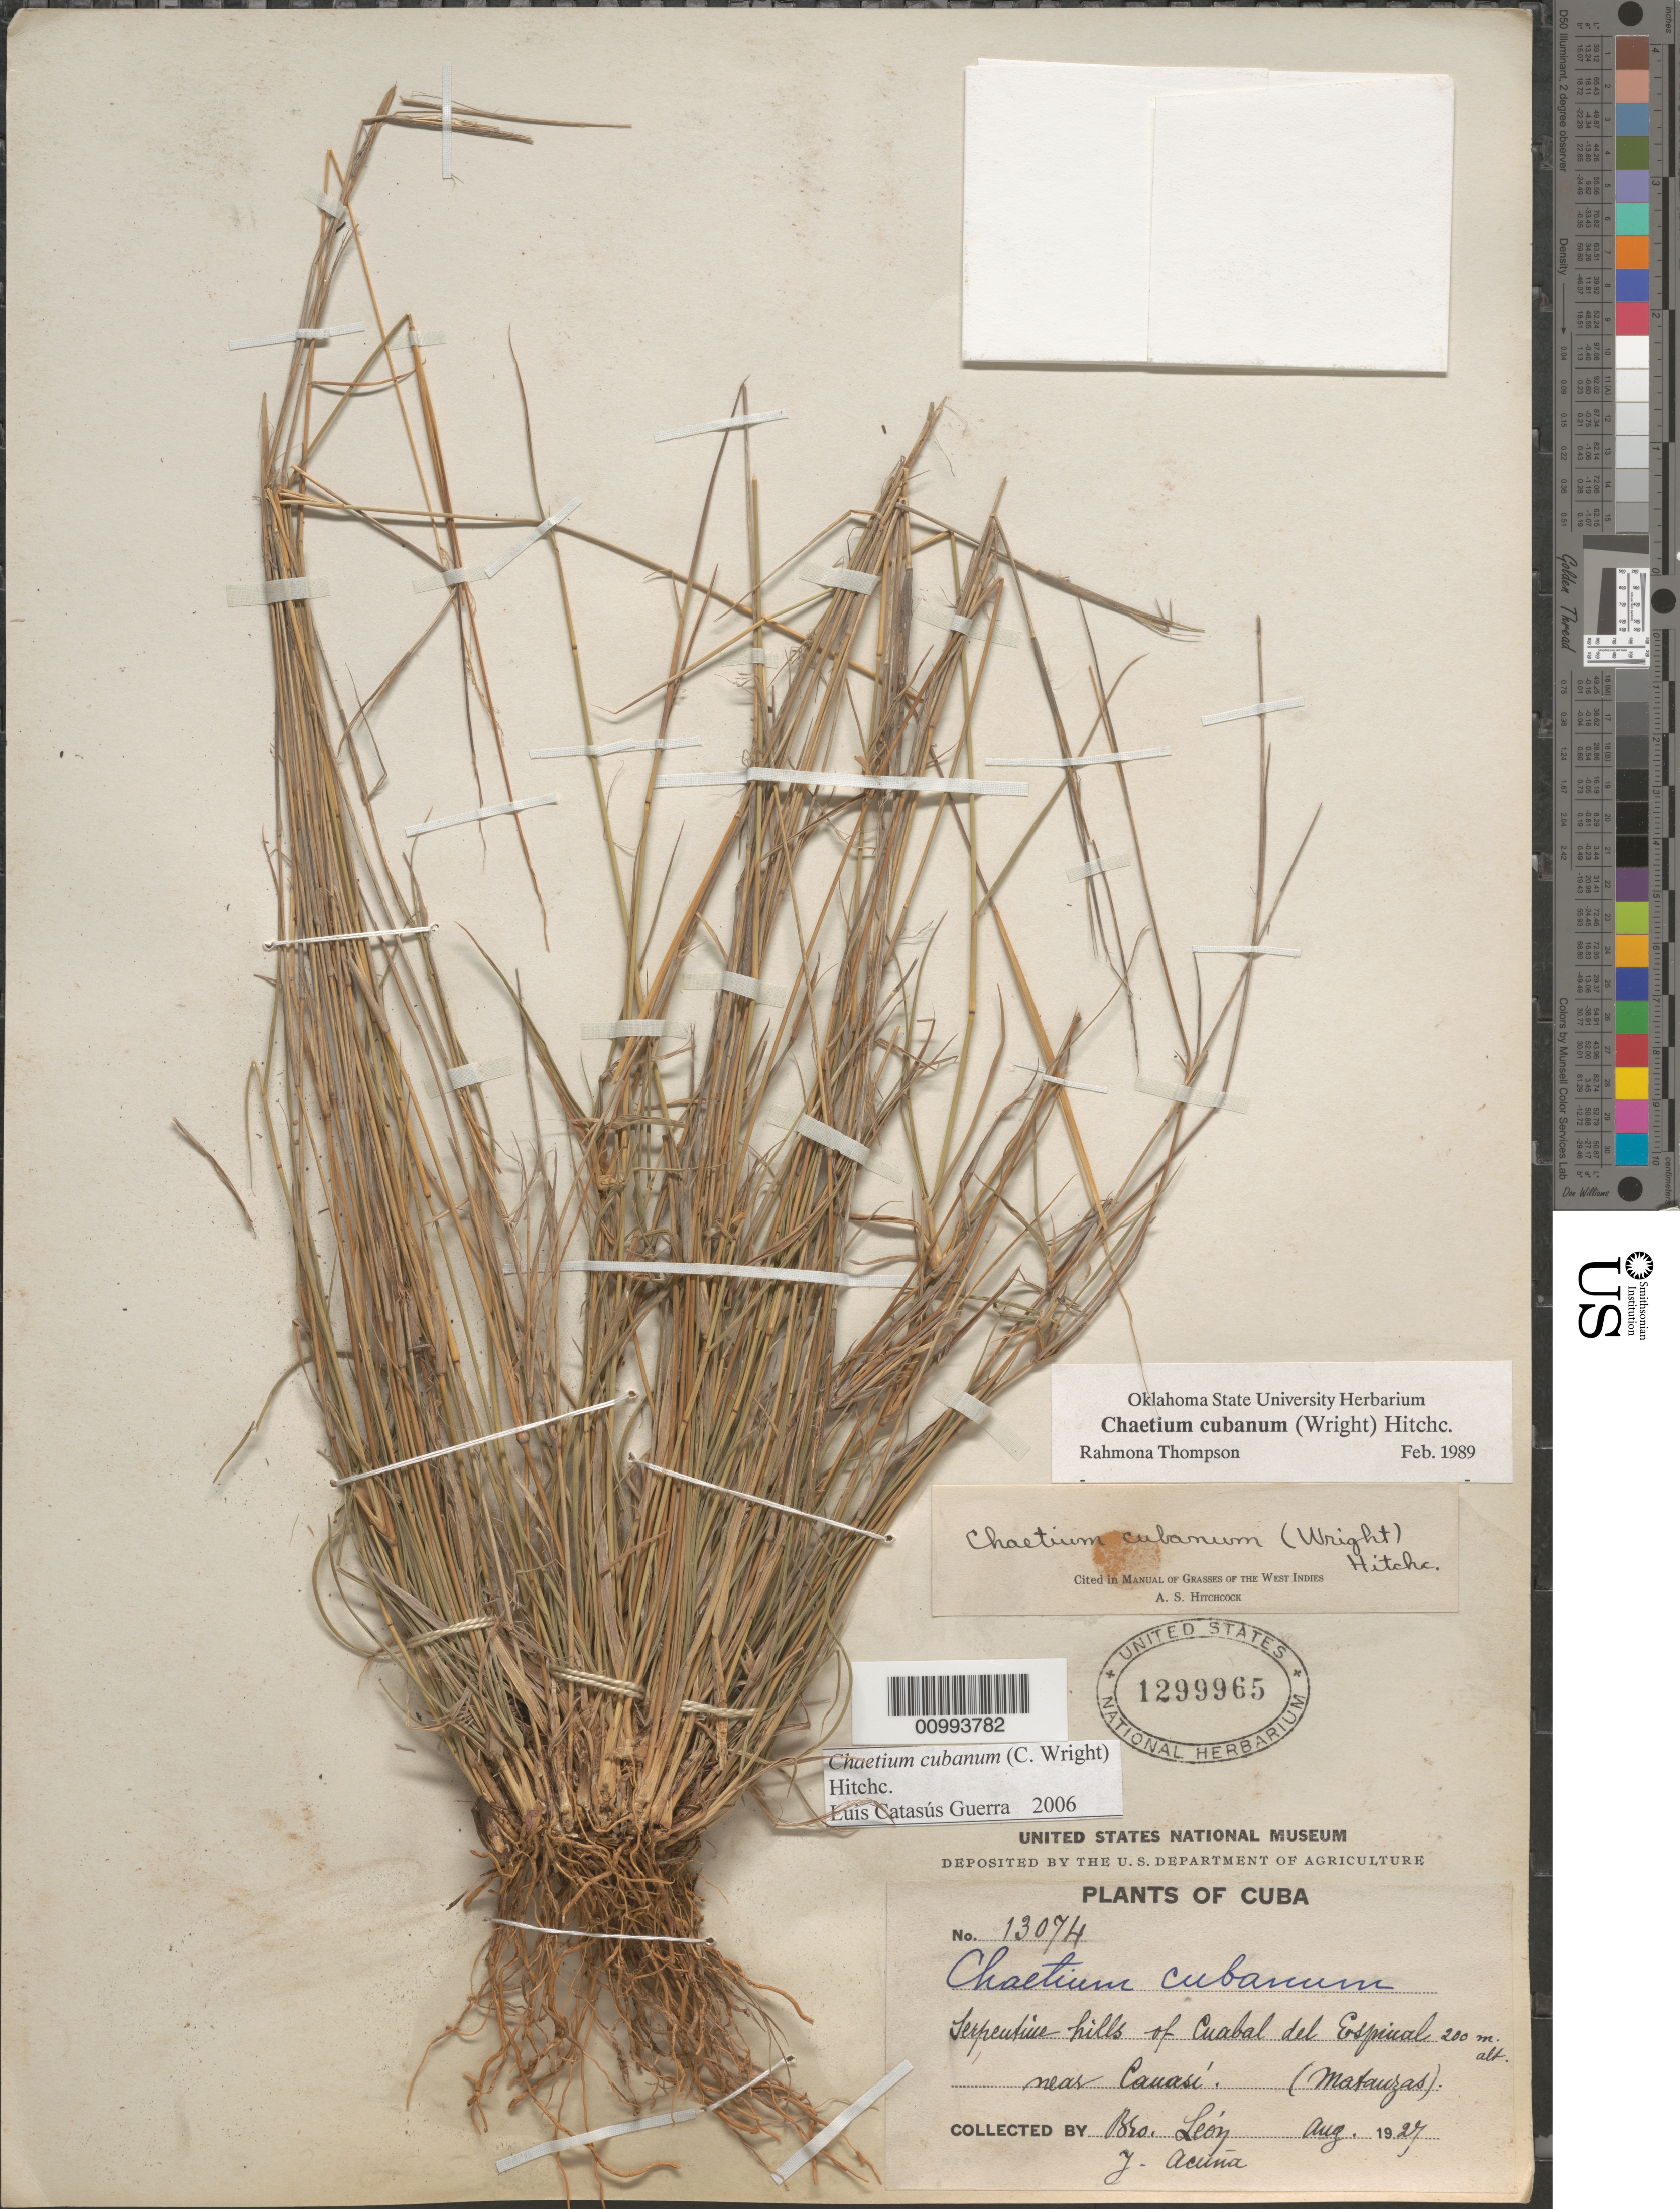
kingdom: Plantae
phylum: Tracheophyta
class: Liliopsida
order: Poales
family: Poaceae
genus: Chaetium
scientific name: Chaetium cubanum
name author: (C. Wright) Hitchc.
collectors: Bro. León & J. Acuña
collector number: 13074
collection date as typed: Aug 1927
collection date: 1927-08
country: Cuba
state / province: Matanzas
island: Cuba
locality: near Canasi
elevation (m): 200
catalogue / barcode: US 1299965